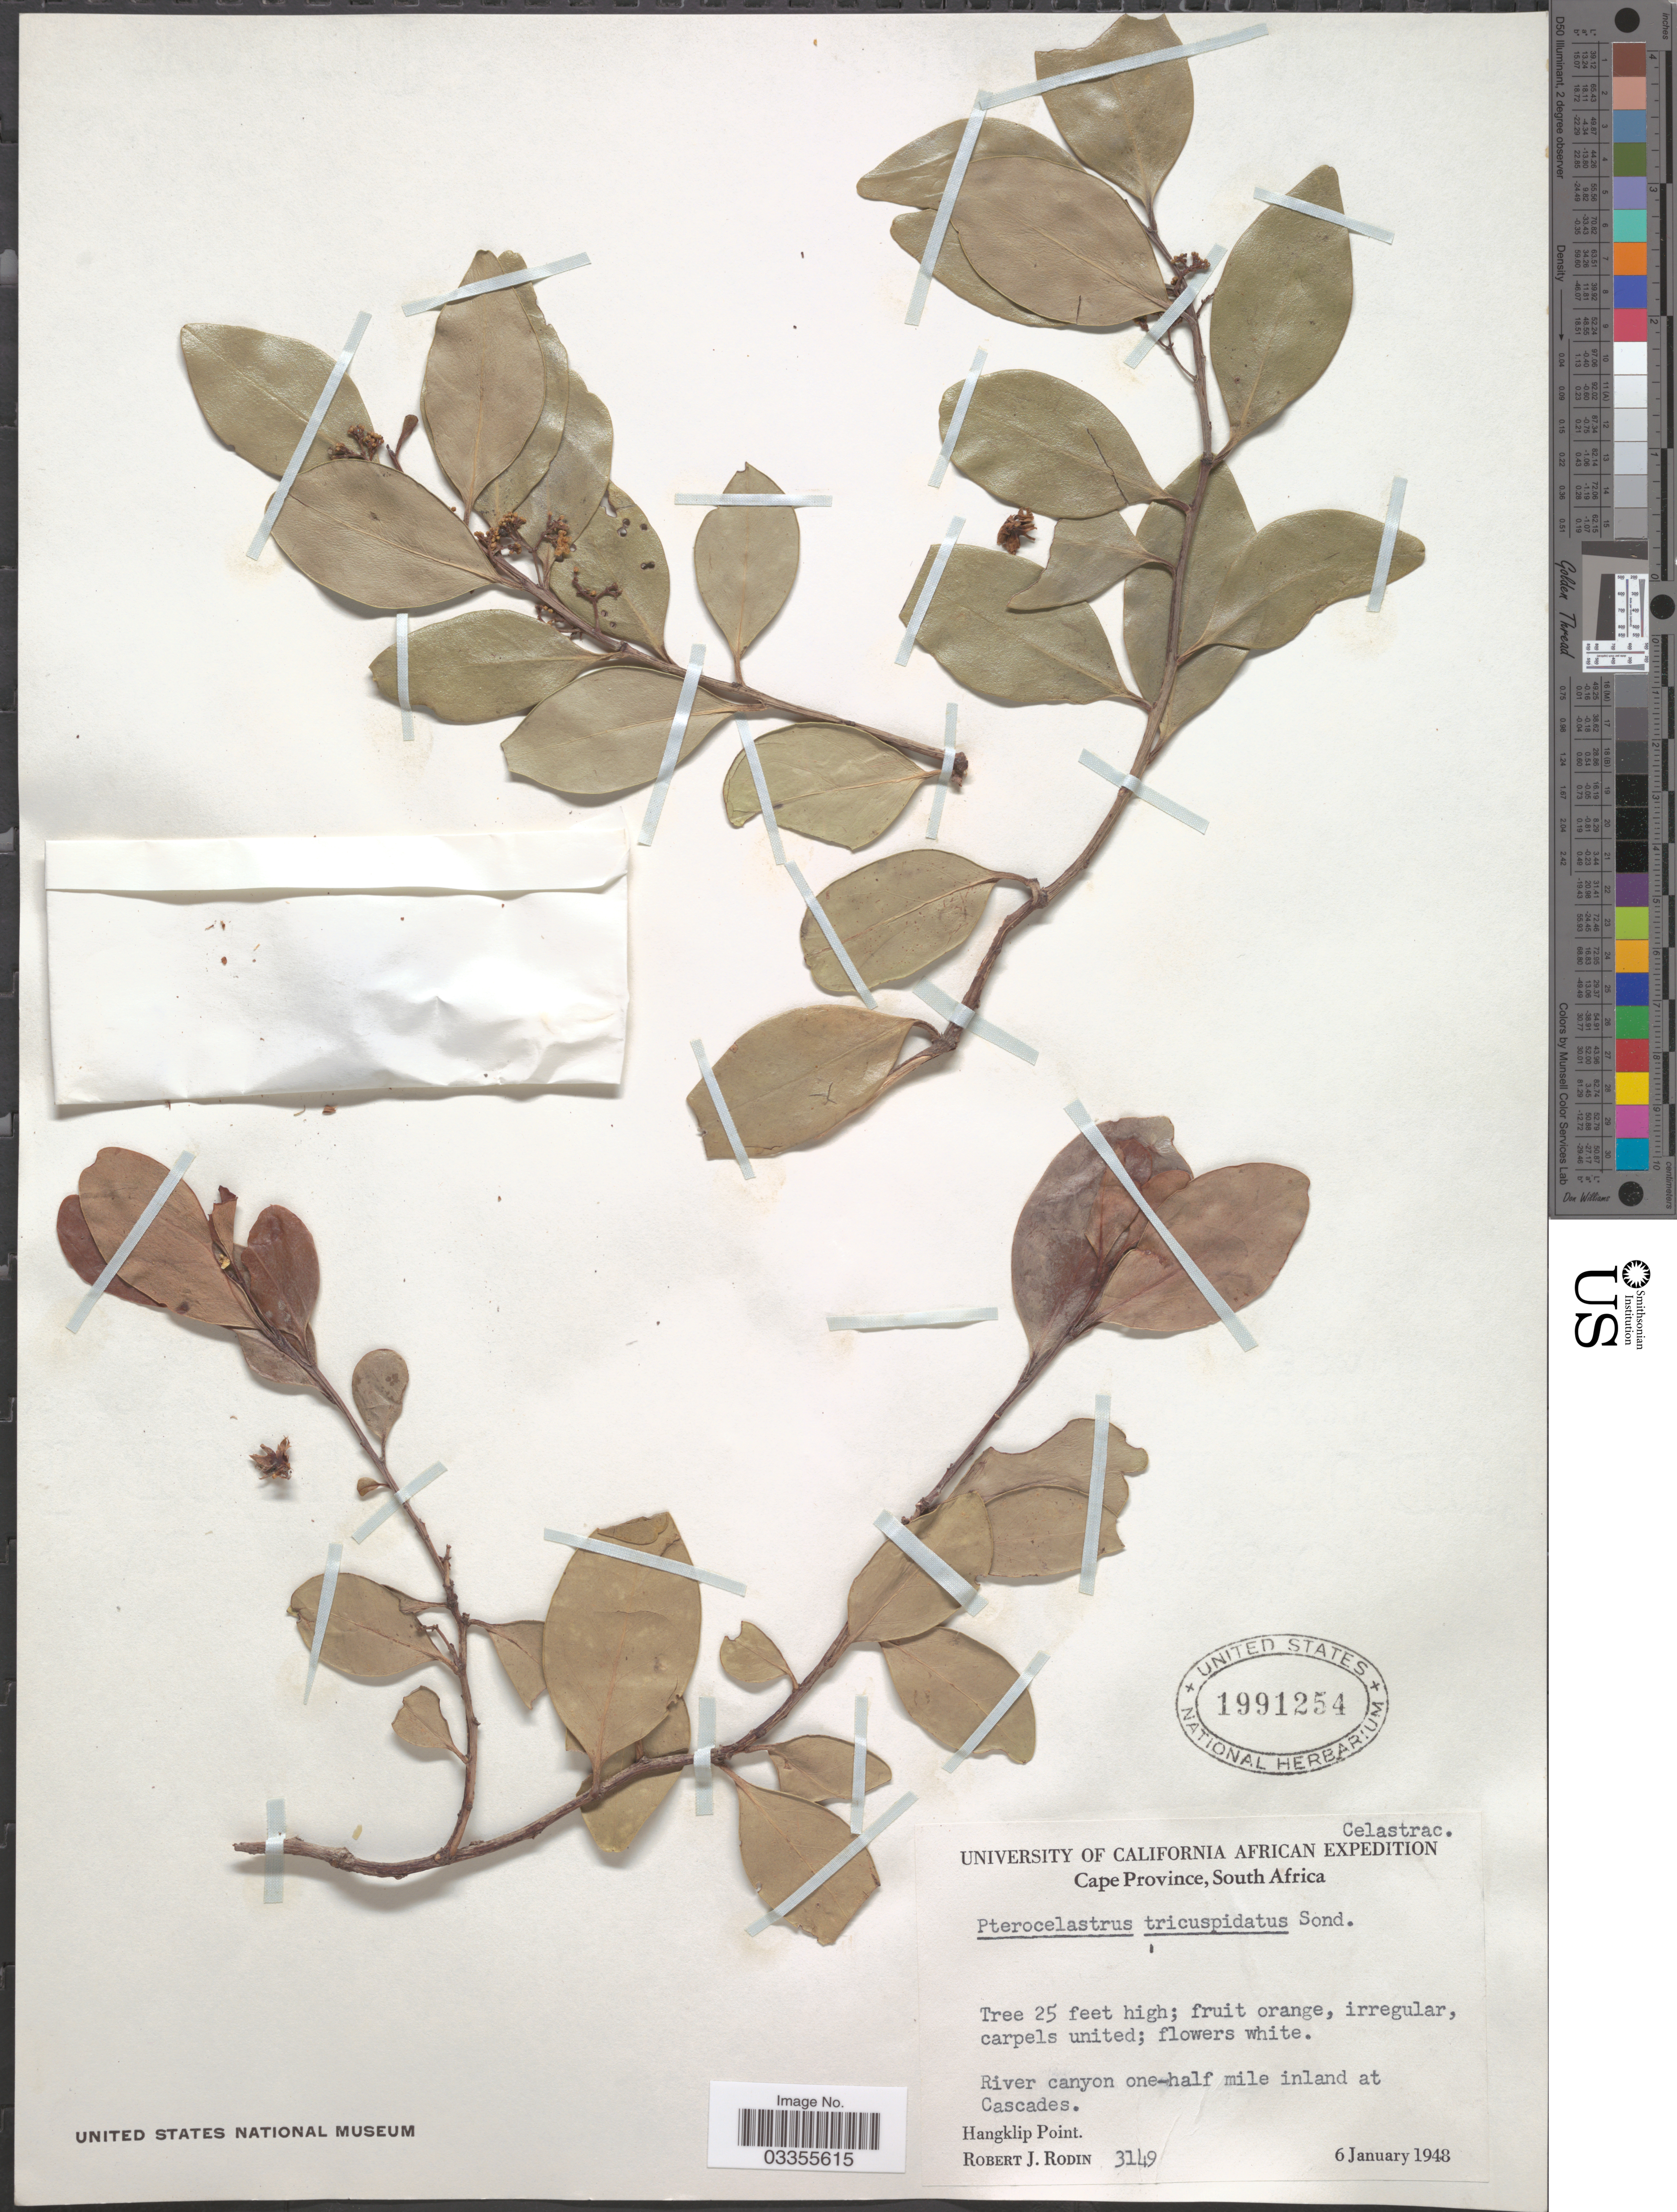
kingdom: Plantae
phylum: Tracheophyta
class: Magnoliopsida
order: Celastrales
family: Celastraceae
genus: Pterocelastrus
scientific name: Pterocelastrus tricuspidatus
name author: Walp.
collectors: R. J. Rodin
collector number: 3149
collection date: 1948-01-06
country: South Africa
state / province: Western Cape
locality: River canyon one-half mile inland at Cascades. Hangklip Point.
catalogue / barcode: US 1991254